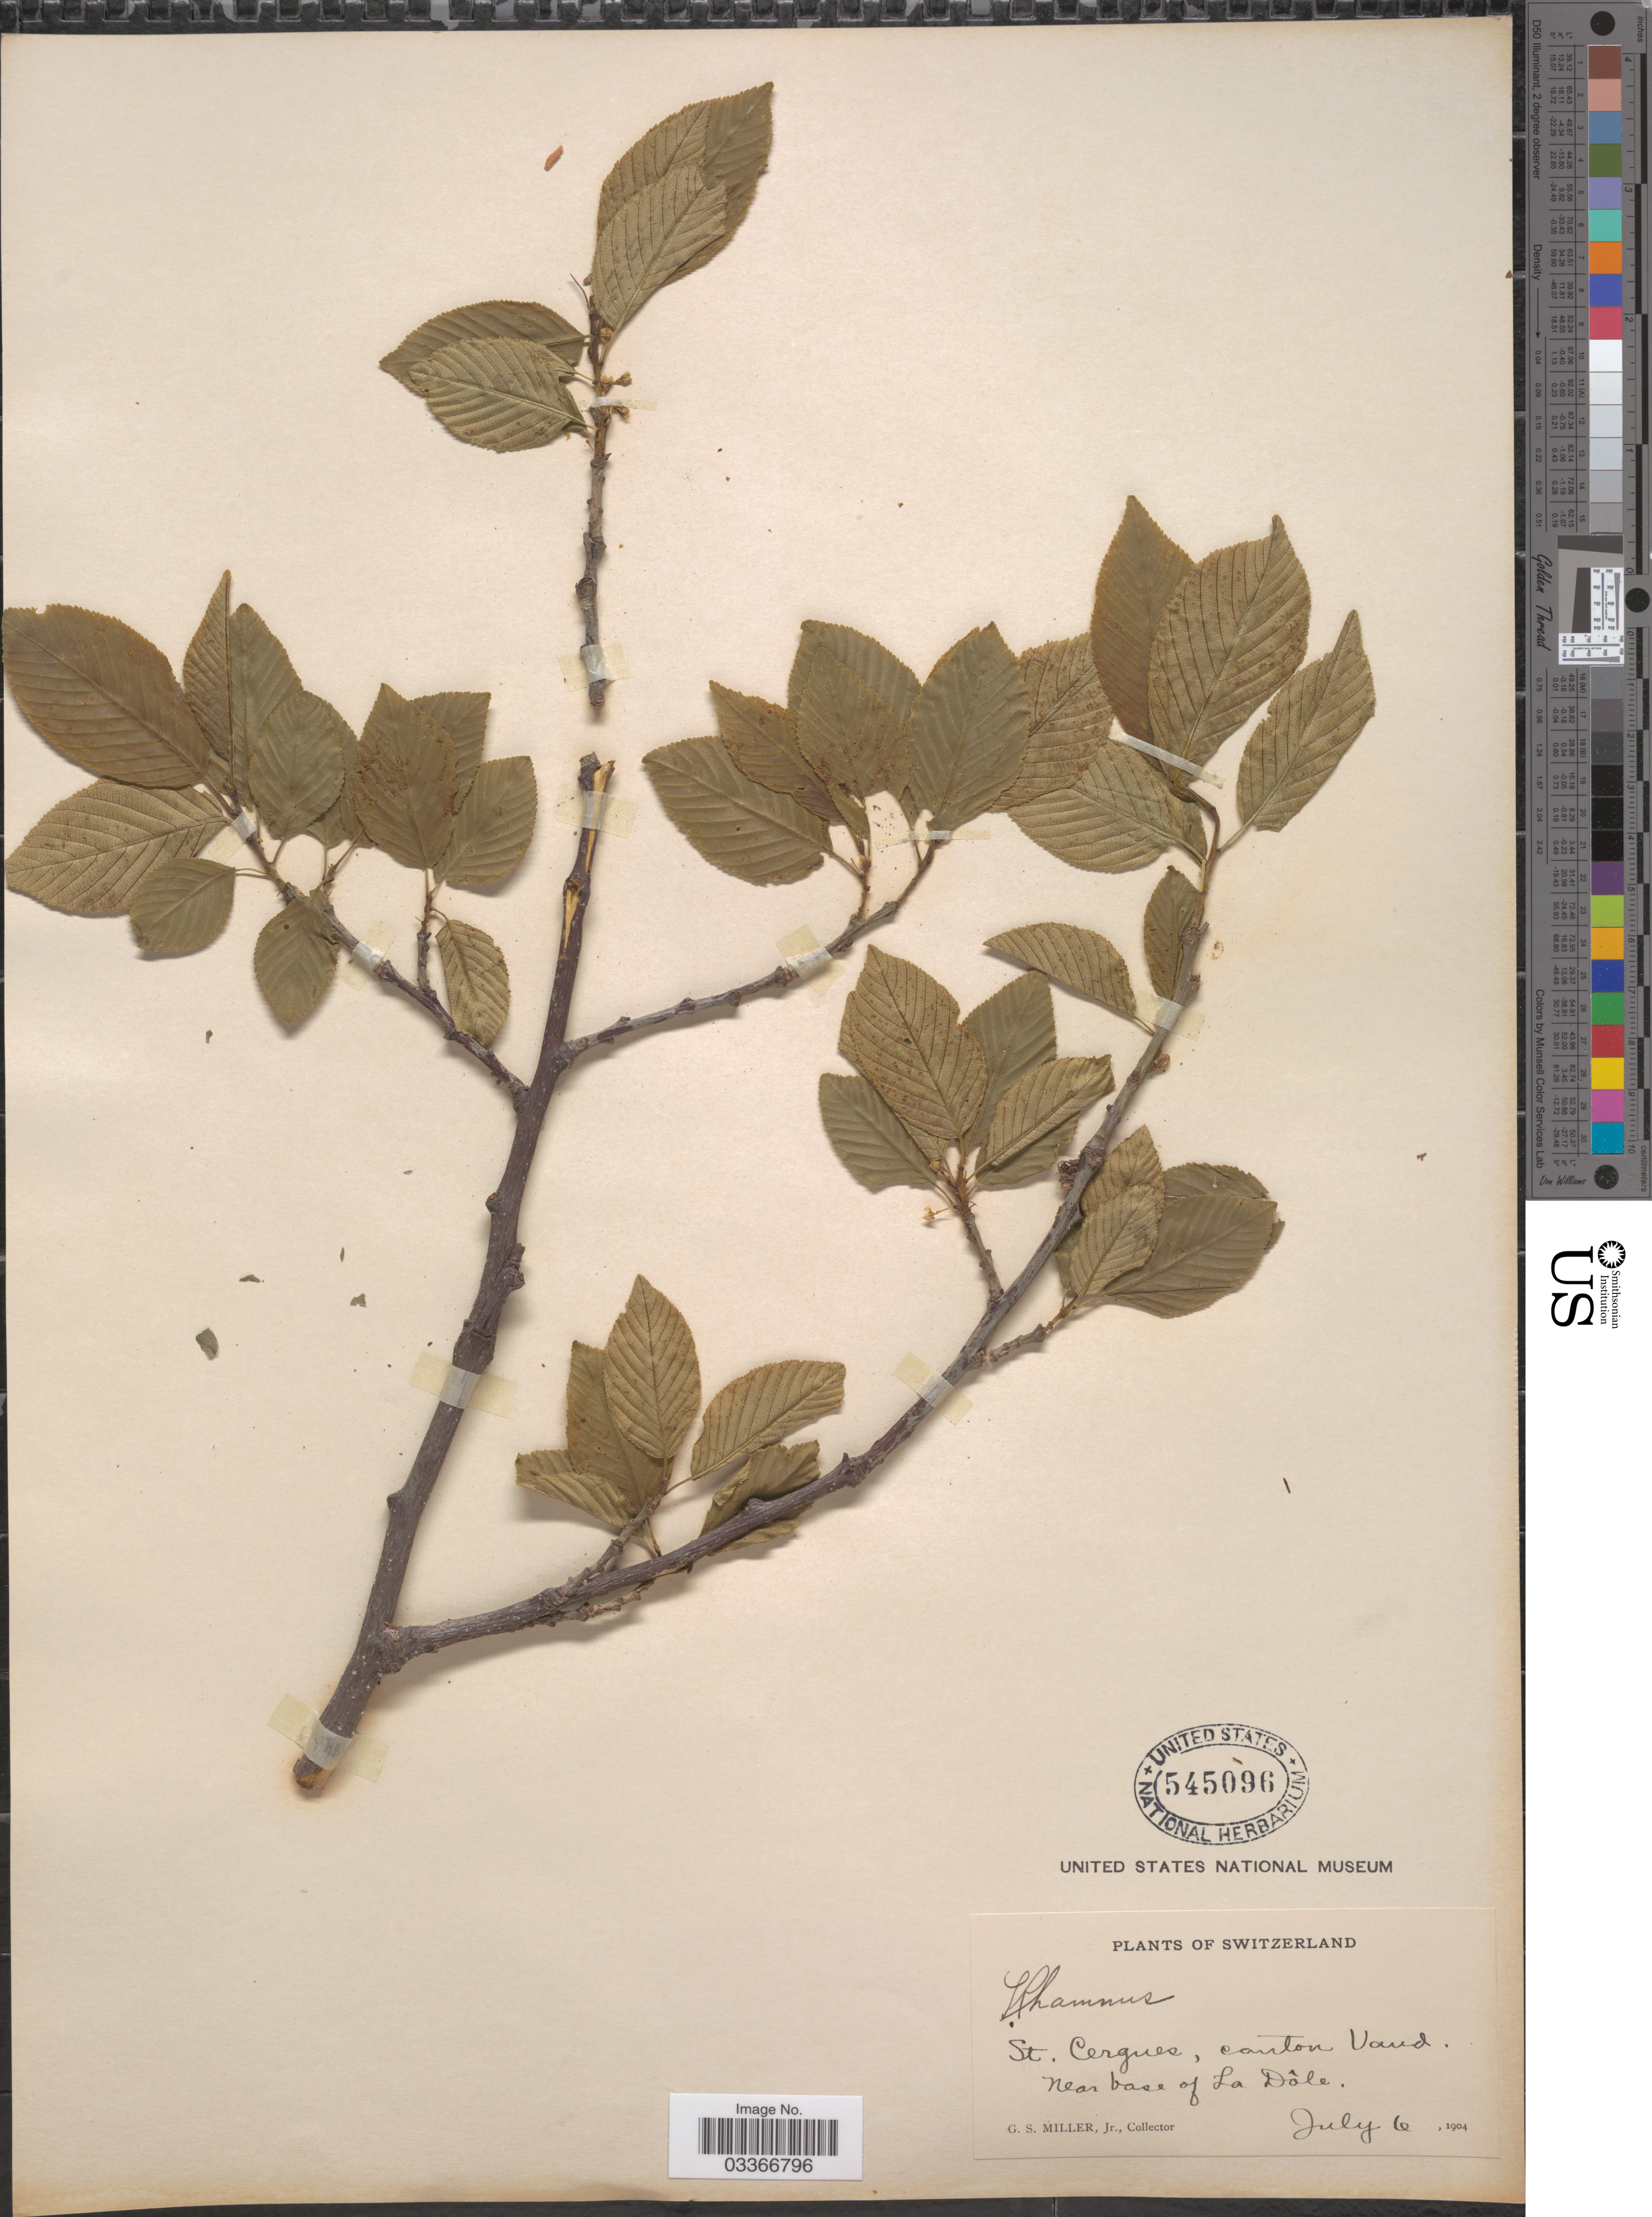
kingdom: Plantae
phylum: Tracheophyta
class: Magnoliopsida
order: Rosales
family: Rhamnaceae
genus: Rhamnus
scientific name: Rhamnus sp.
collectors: G. S. Miller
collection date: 1904-07-06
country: Switzerland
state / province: Vaud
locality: St. Cergues, canton Vaud. Near base of La Dôle.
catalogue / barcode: US 545096